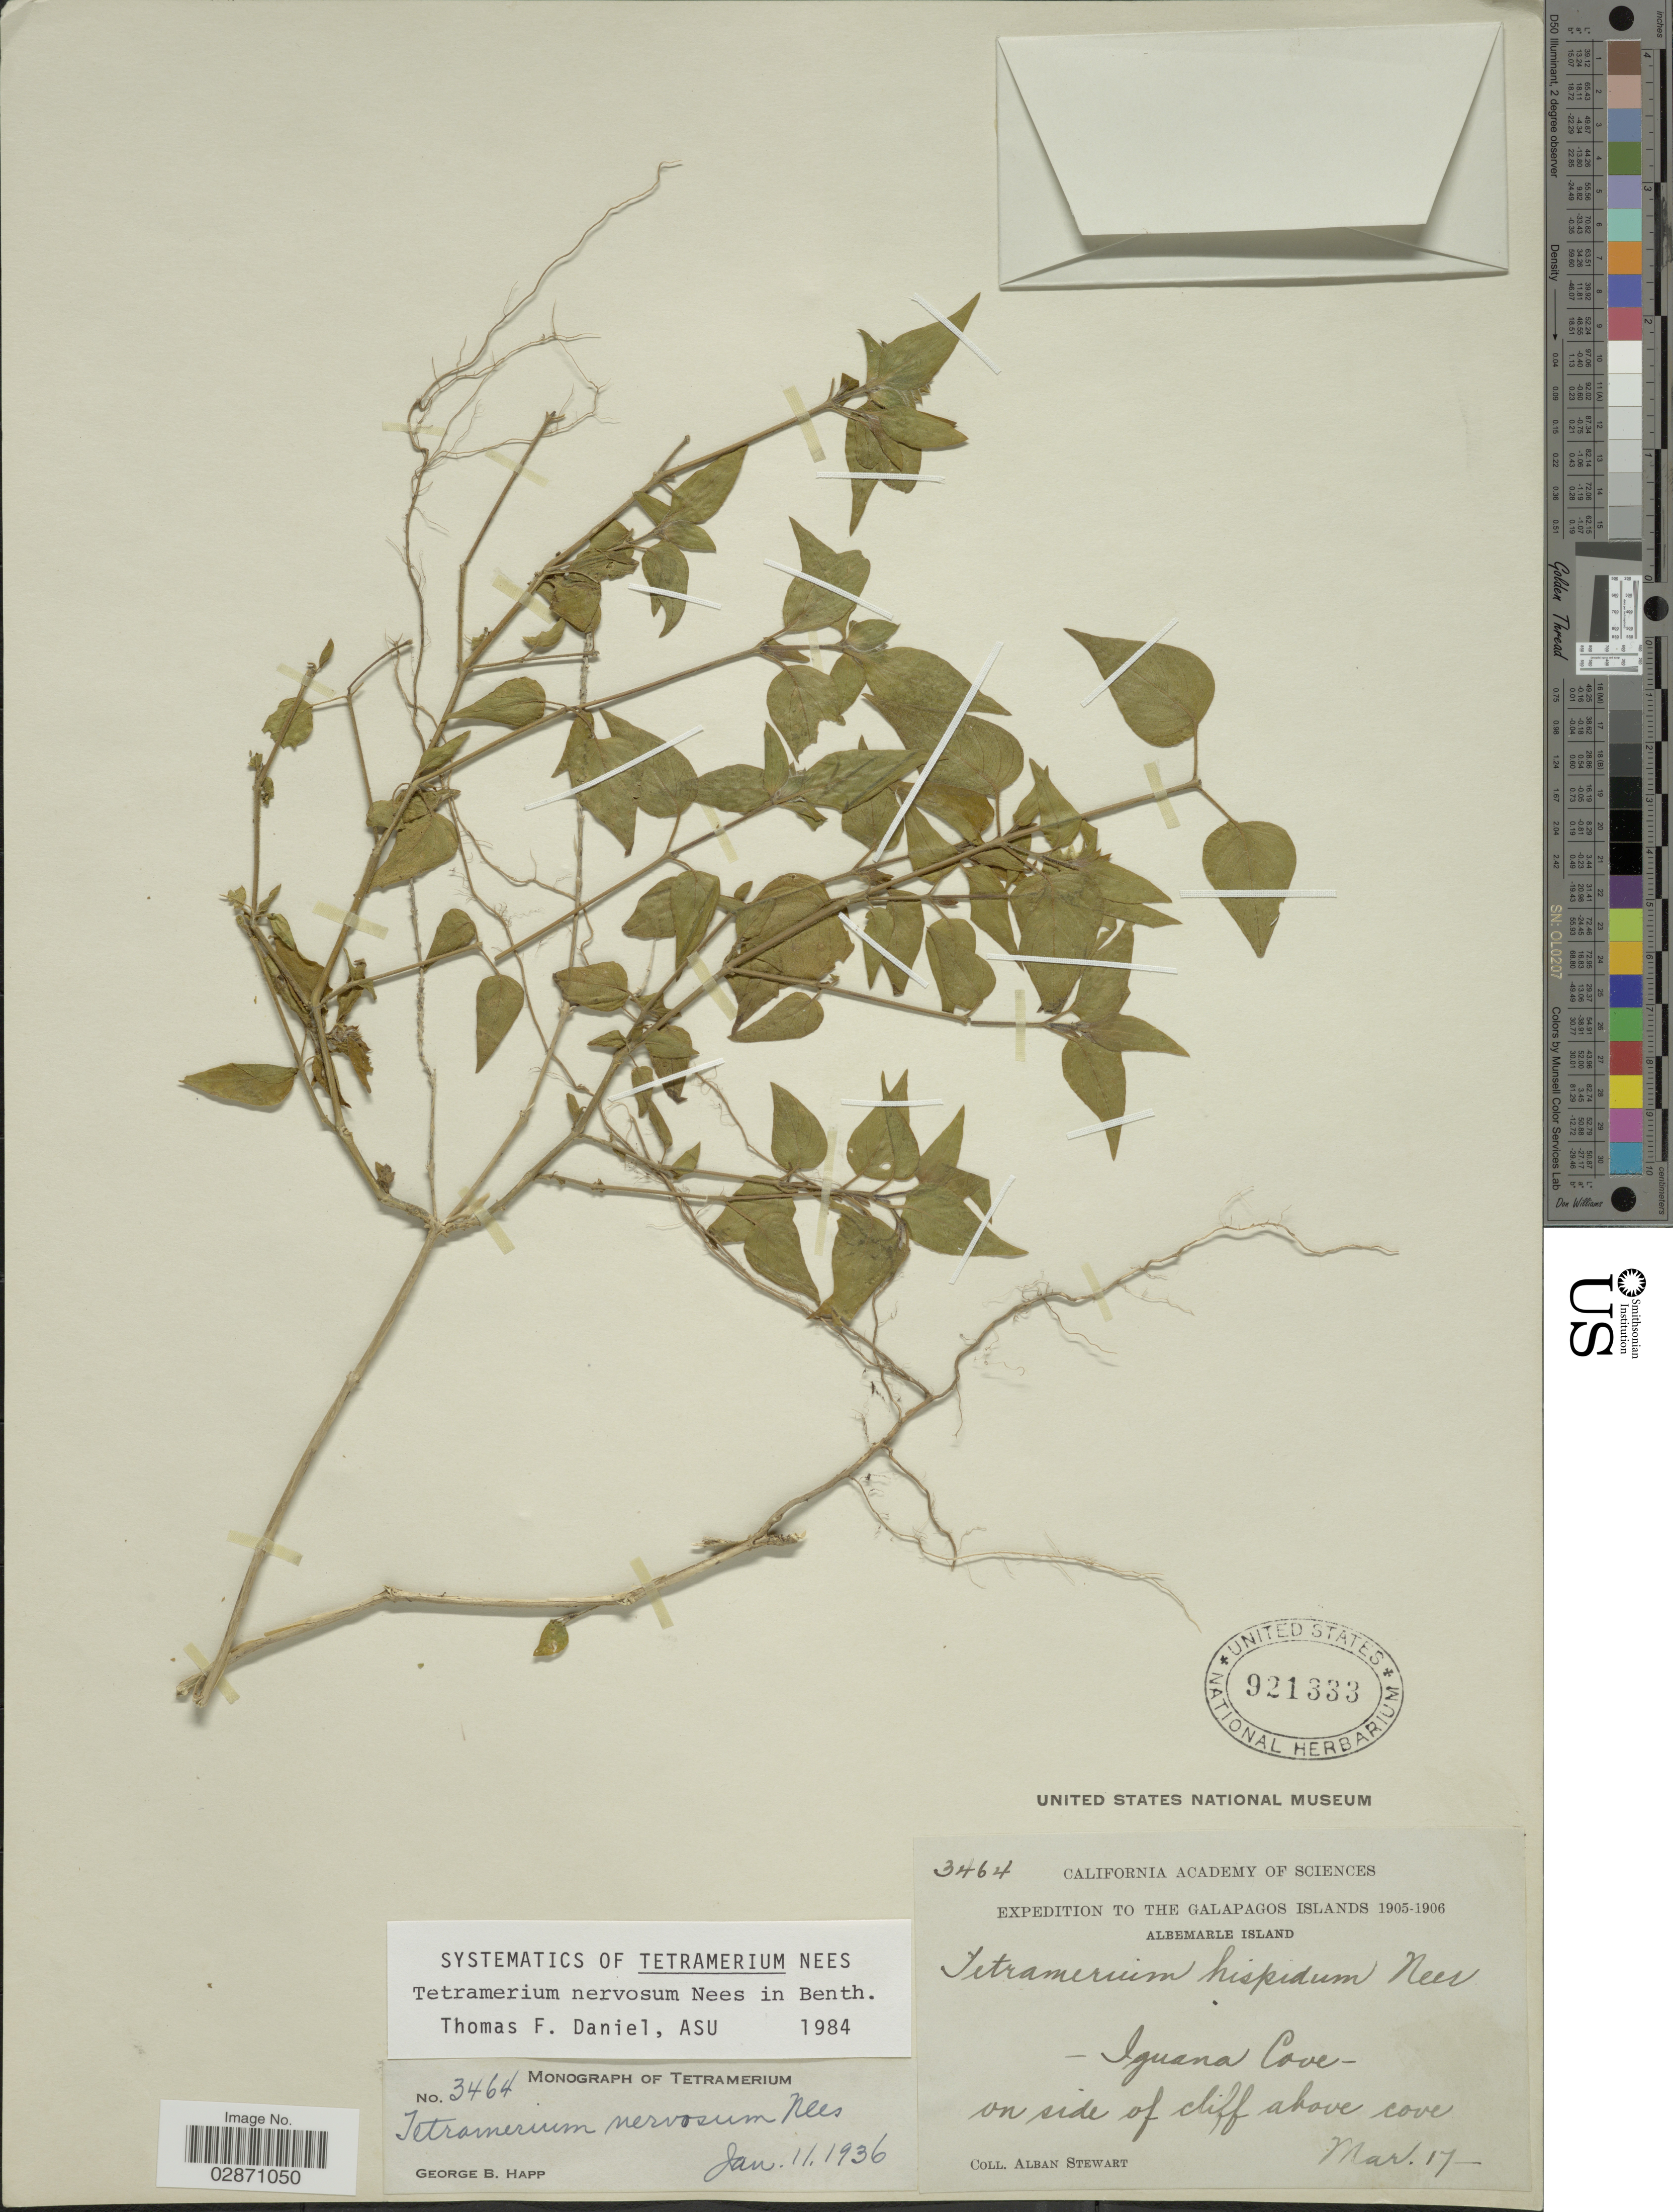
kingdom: Plantae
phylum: Tracheophyta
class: Magnoliopsida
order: Lamiales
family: Acanthaceae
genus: Tetramerium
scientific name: Tetramerium nervosum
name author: Nees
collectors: A. Stewart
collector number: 3464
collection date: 1905-03-17/1906-03-17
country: Ecuador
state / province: Colón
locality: The Galapagos Islands, Albemarle Island, Iguana Cove.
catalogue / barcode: US 921333